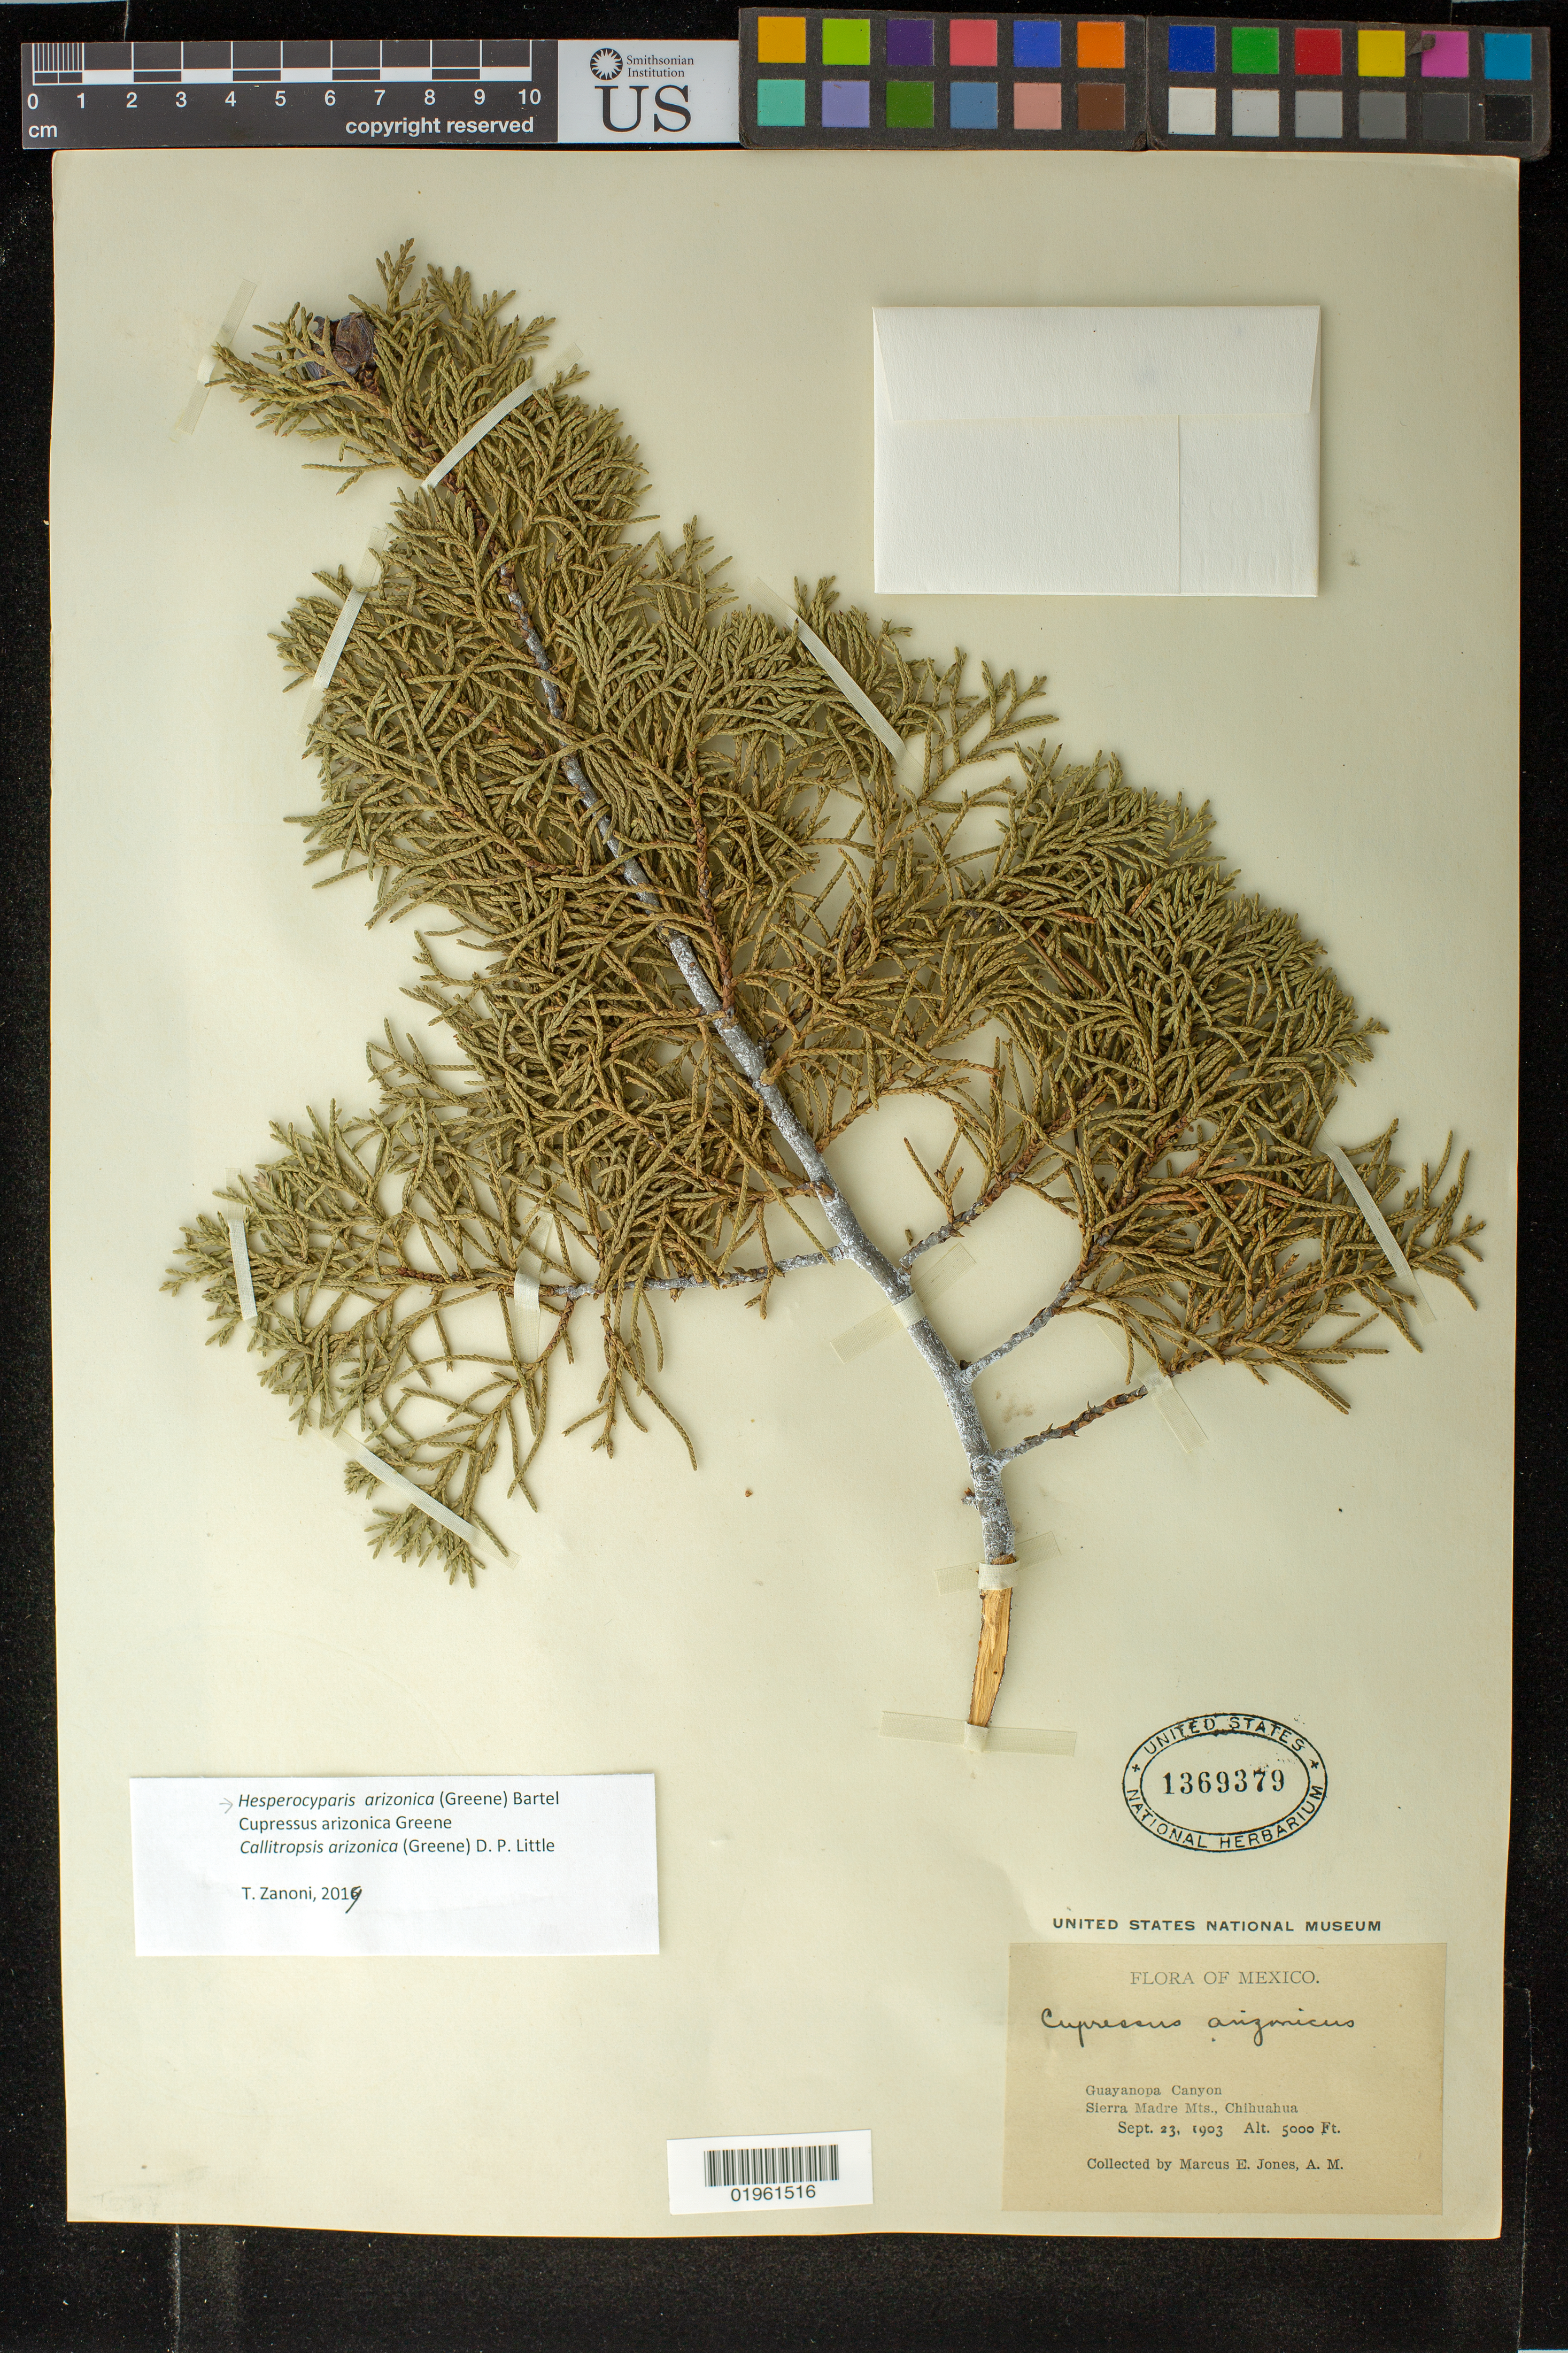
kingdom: Plantae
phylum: Tracheophyta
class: Pinopsida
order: Pinales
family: Cupressaceae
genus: Hesperocyparis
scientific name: Hesperocyparis arizonica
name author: (Greene) Bartel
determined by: Zanoni, T.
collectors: M. E. Jones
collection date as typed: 23 Sep 1903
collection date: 1903-09-23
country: Mexico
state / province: Chihuahua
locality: Guayanopa Canyon, Sierra Madre Mts.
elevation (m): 1524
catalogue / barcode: US 1369379